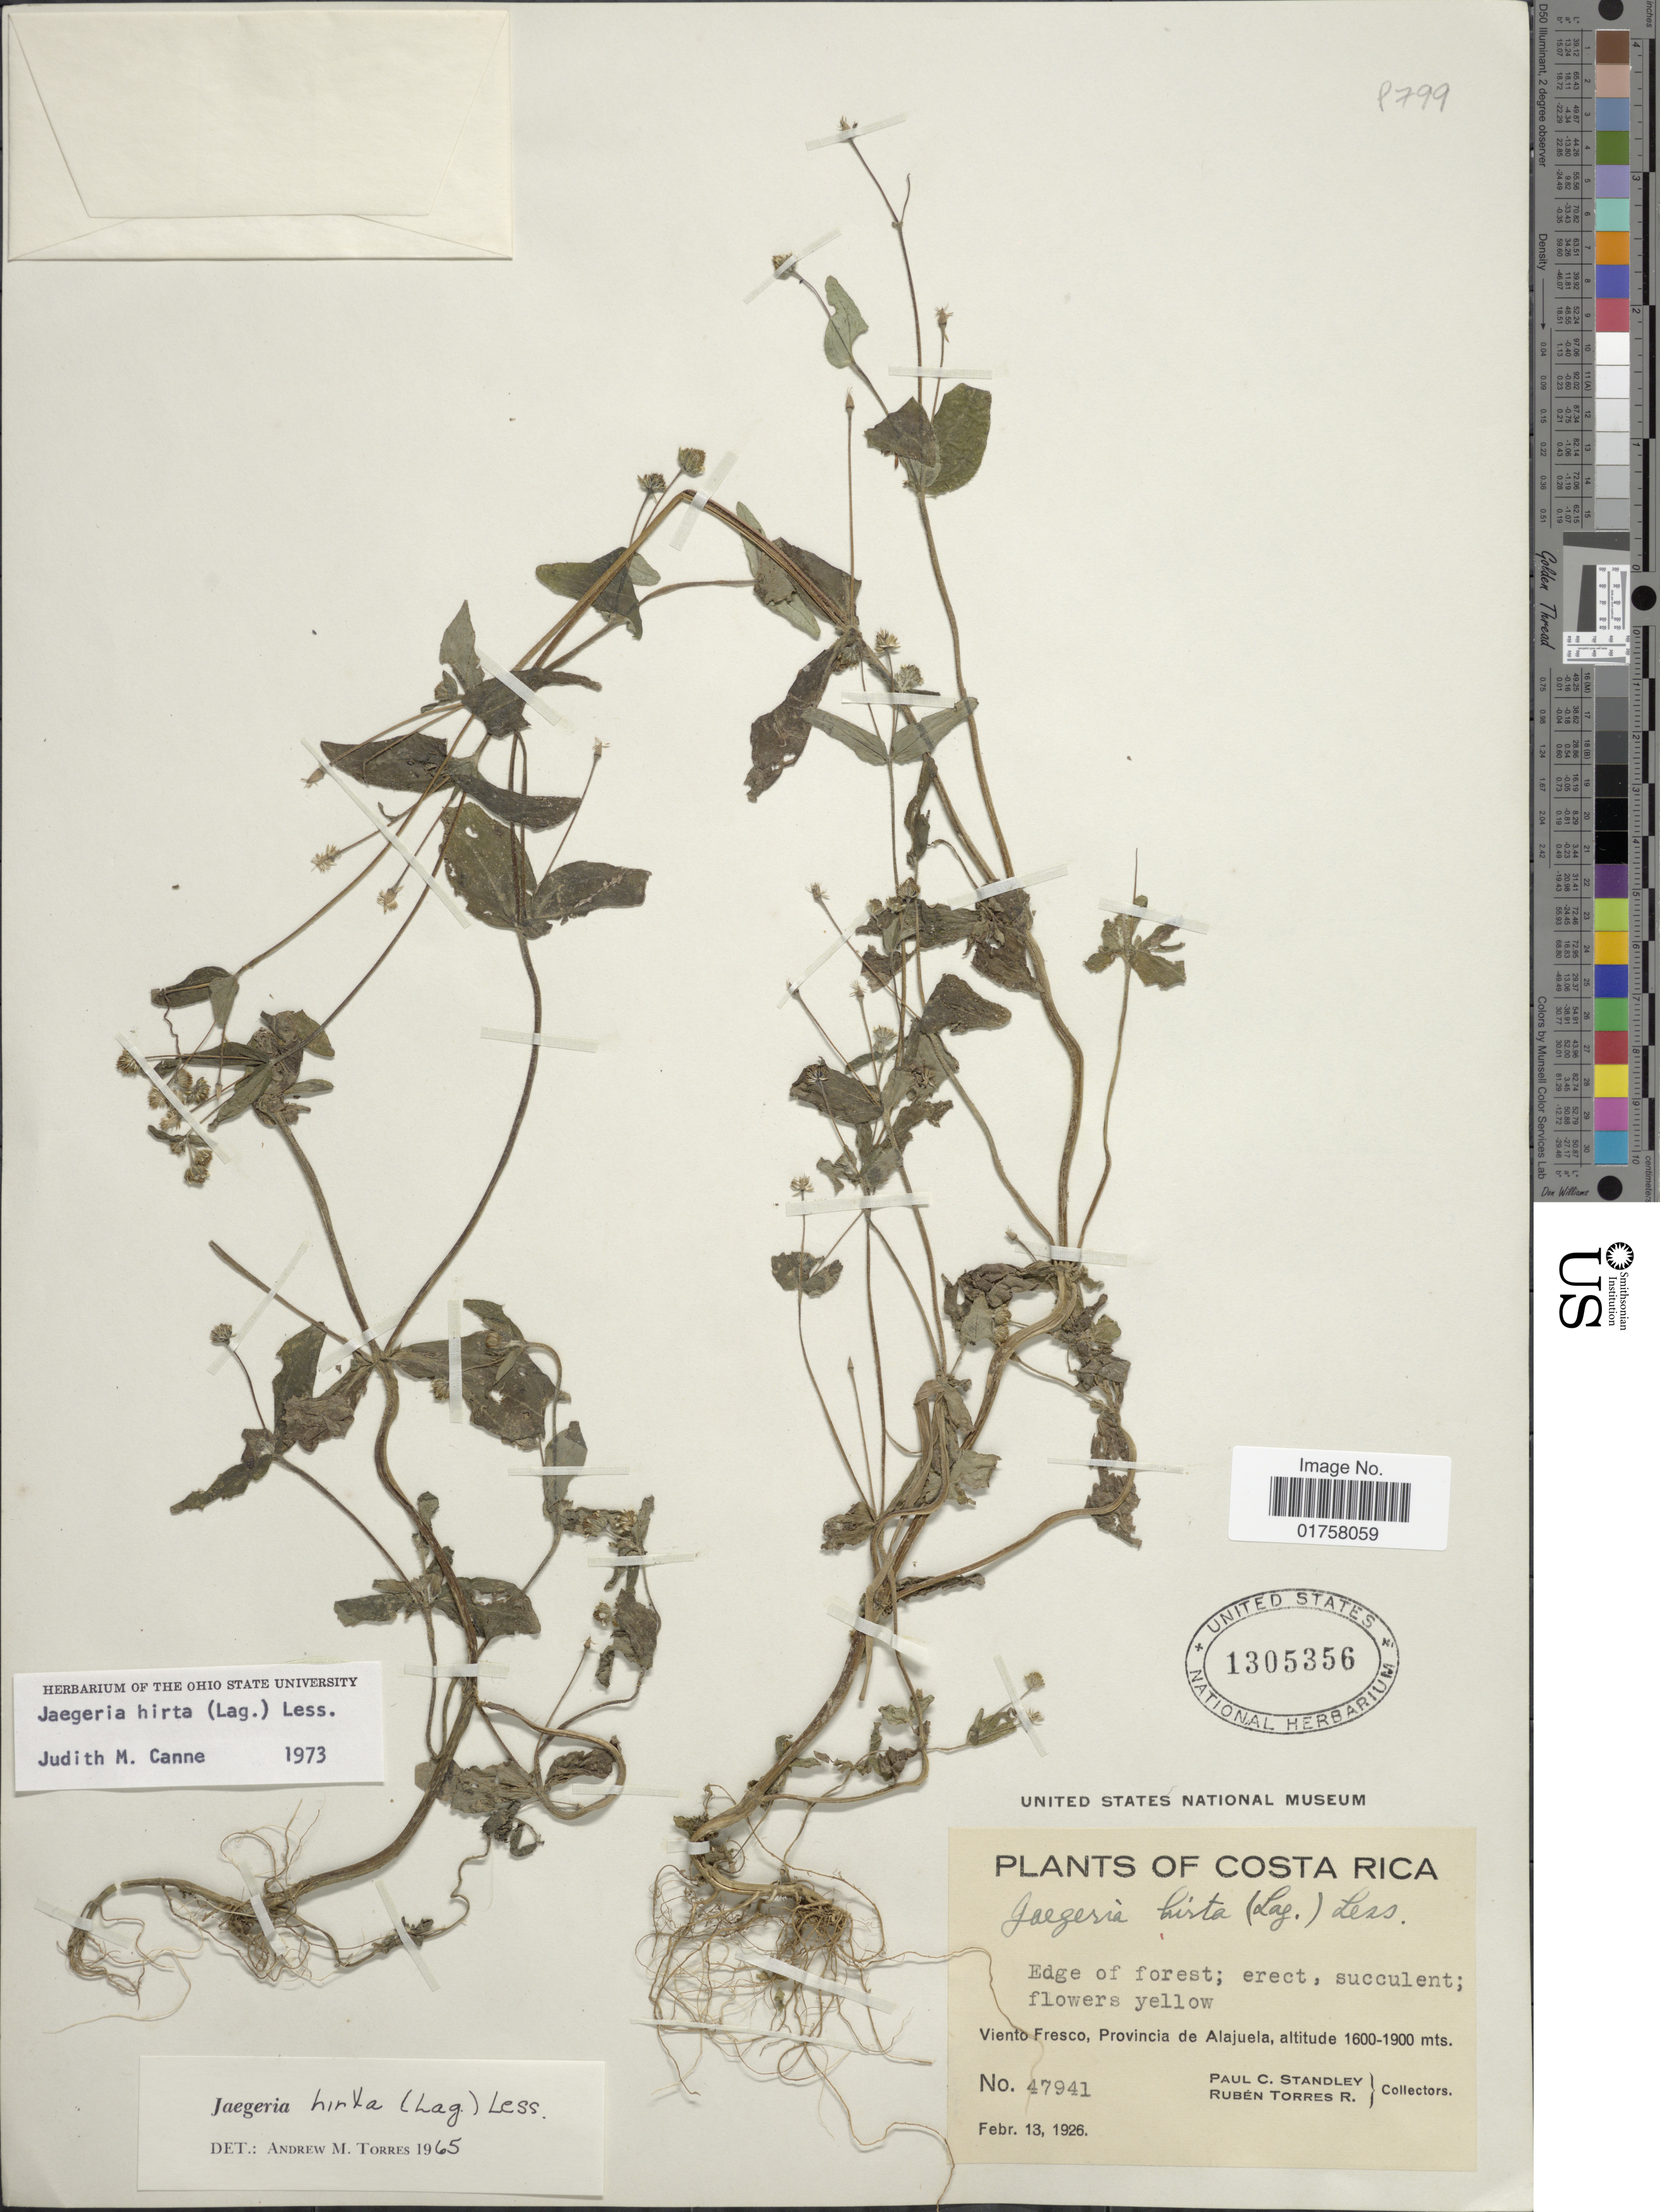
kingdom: Plantae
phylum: Tracheophyta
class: Magnoliopsida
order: Asterales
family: Asteraceae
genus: Jaegeria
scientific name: Jaegeria hirta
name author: (Lag.) Less.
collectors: P. C. Standley & R. Torres Rojas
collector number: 47941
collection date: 1926-02-13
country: Costa Rica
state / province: Alajuela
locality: Viento Fresco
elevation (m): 1600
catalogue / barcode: US 1305356